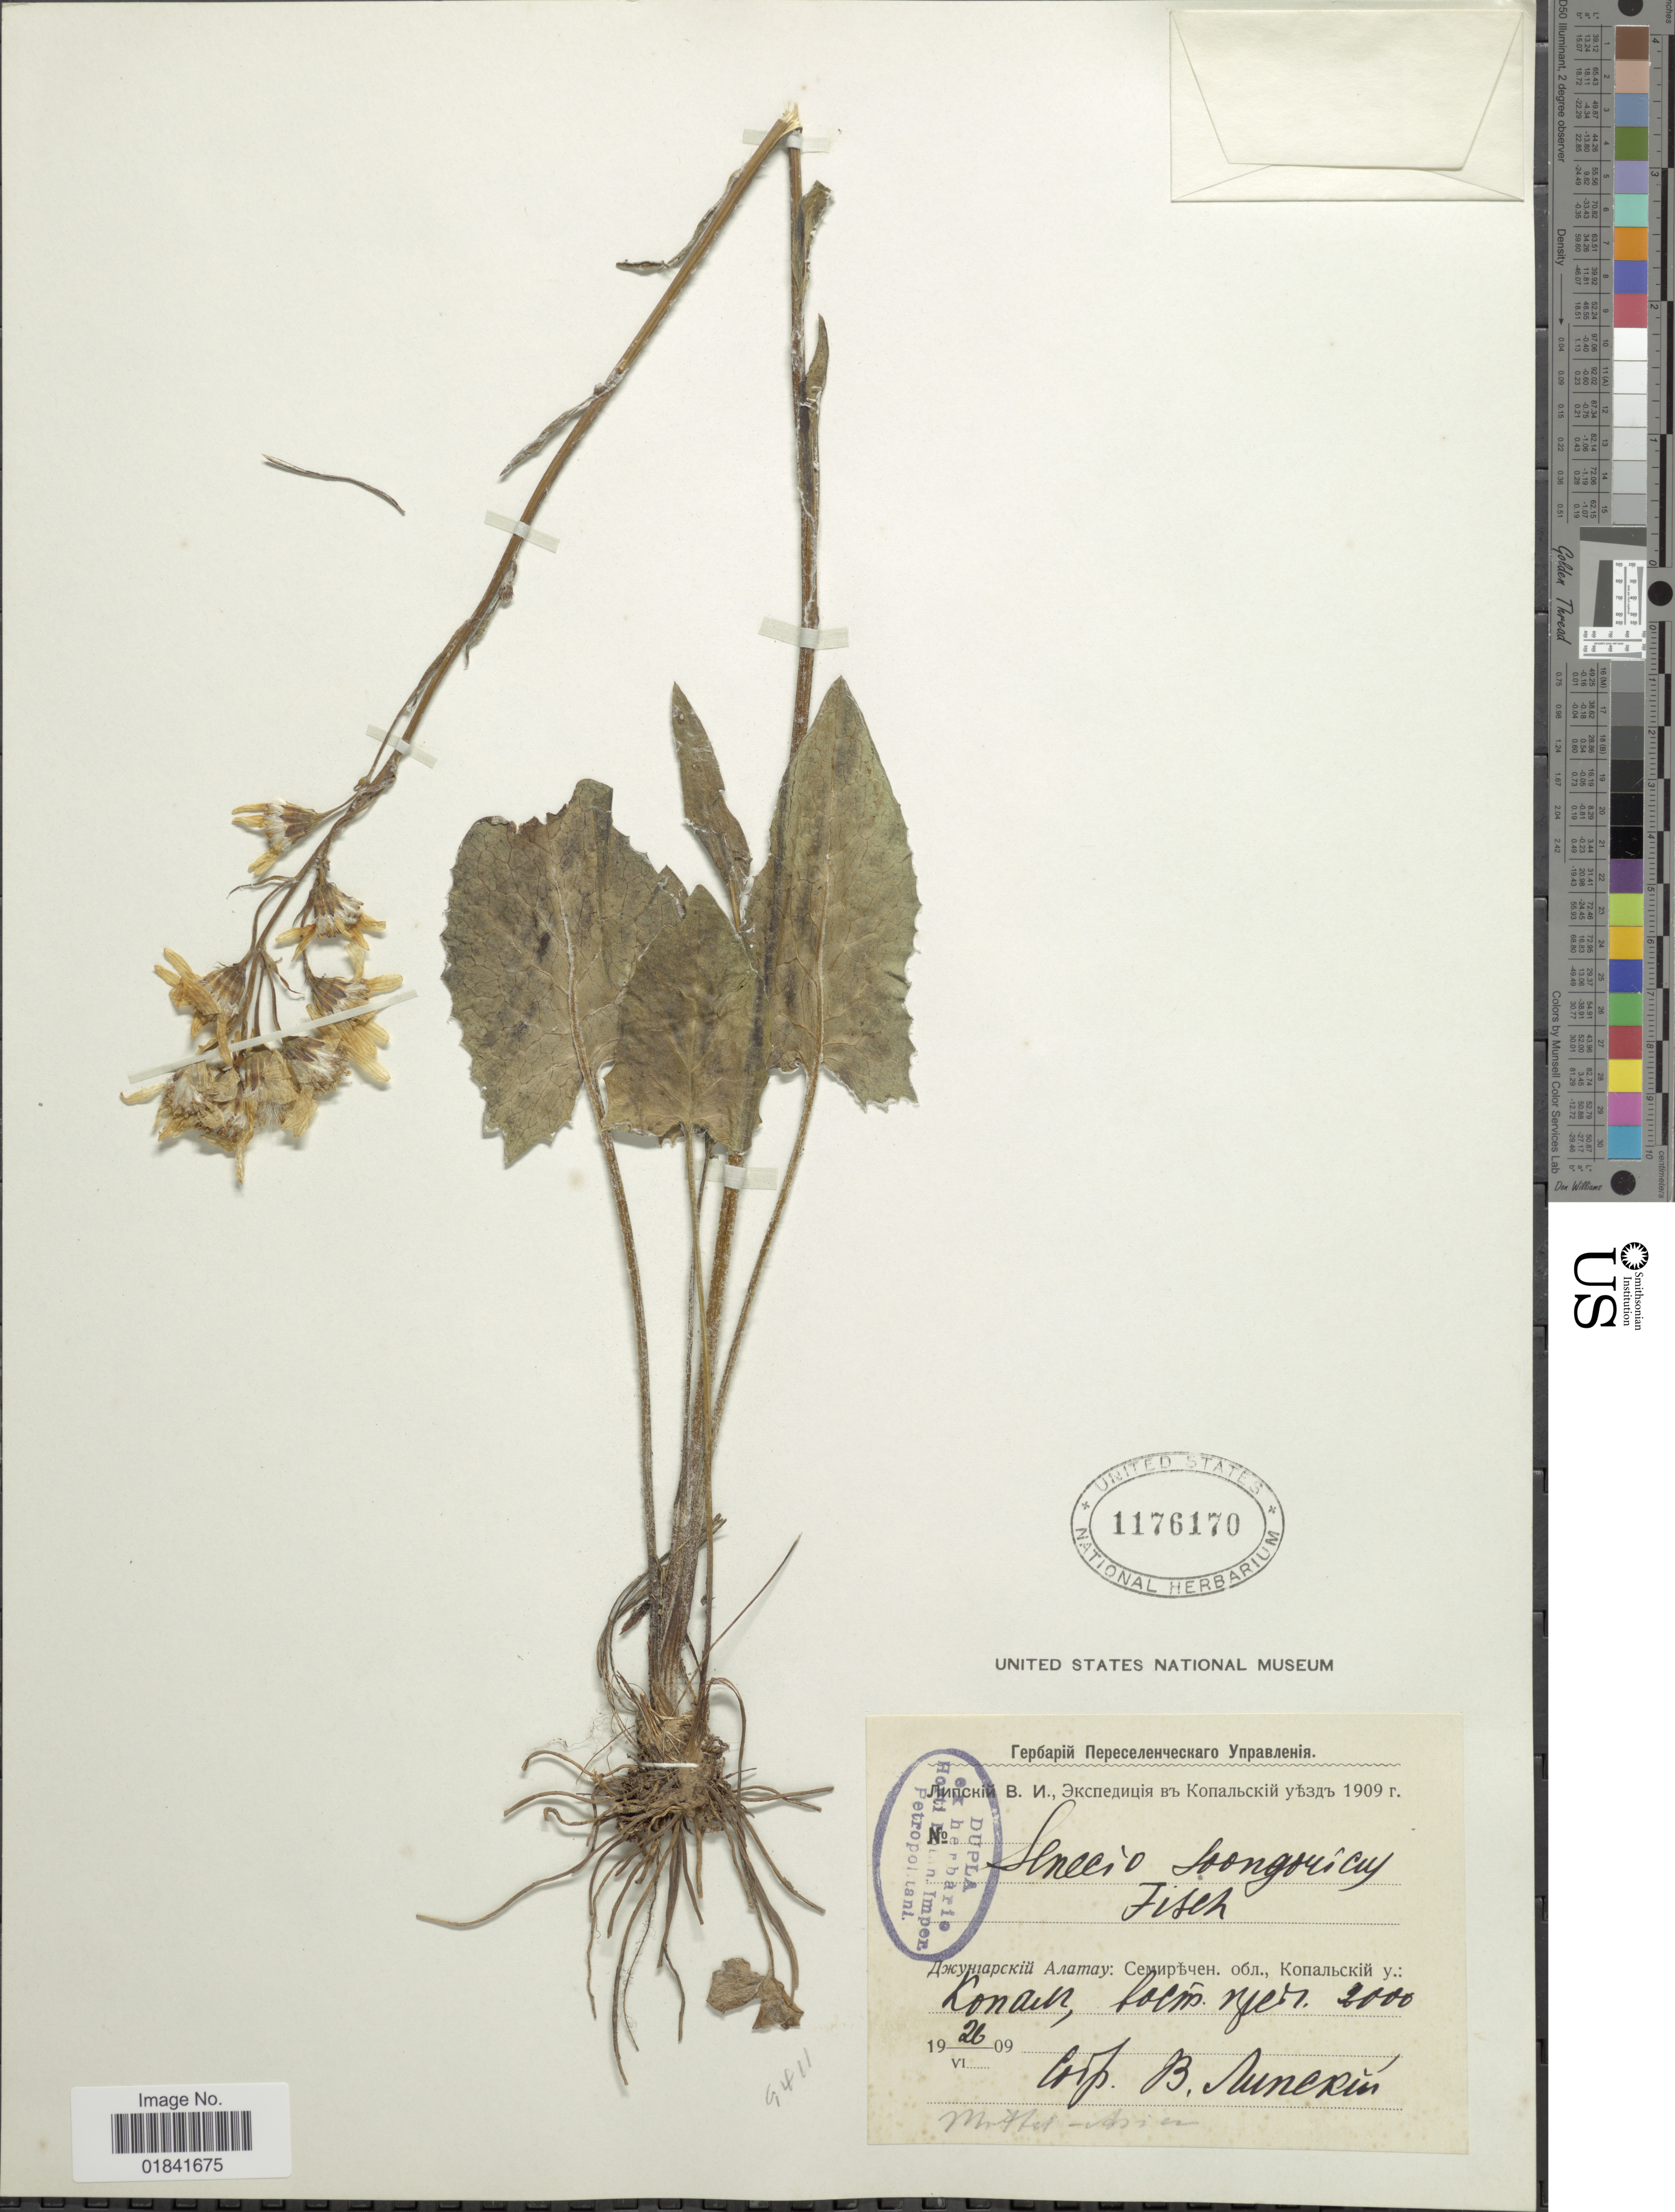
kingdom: Plantae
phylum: Tracheophyta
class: Magnoliopsida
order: Asterales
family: Asteraceae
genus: Senecio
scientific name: Senecio soongaricus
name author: Schrenk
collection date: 1909-06-26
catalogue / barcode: US 1176170